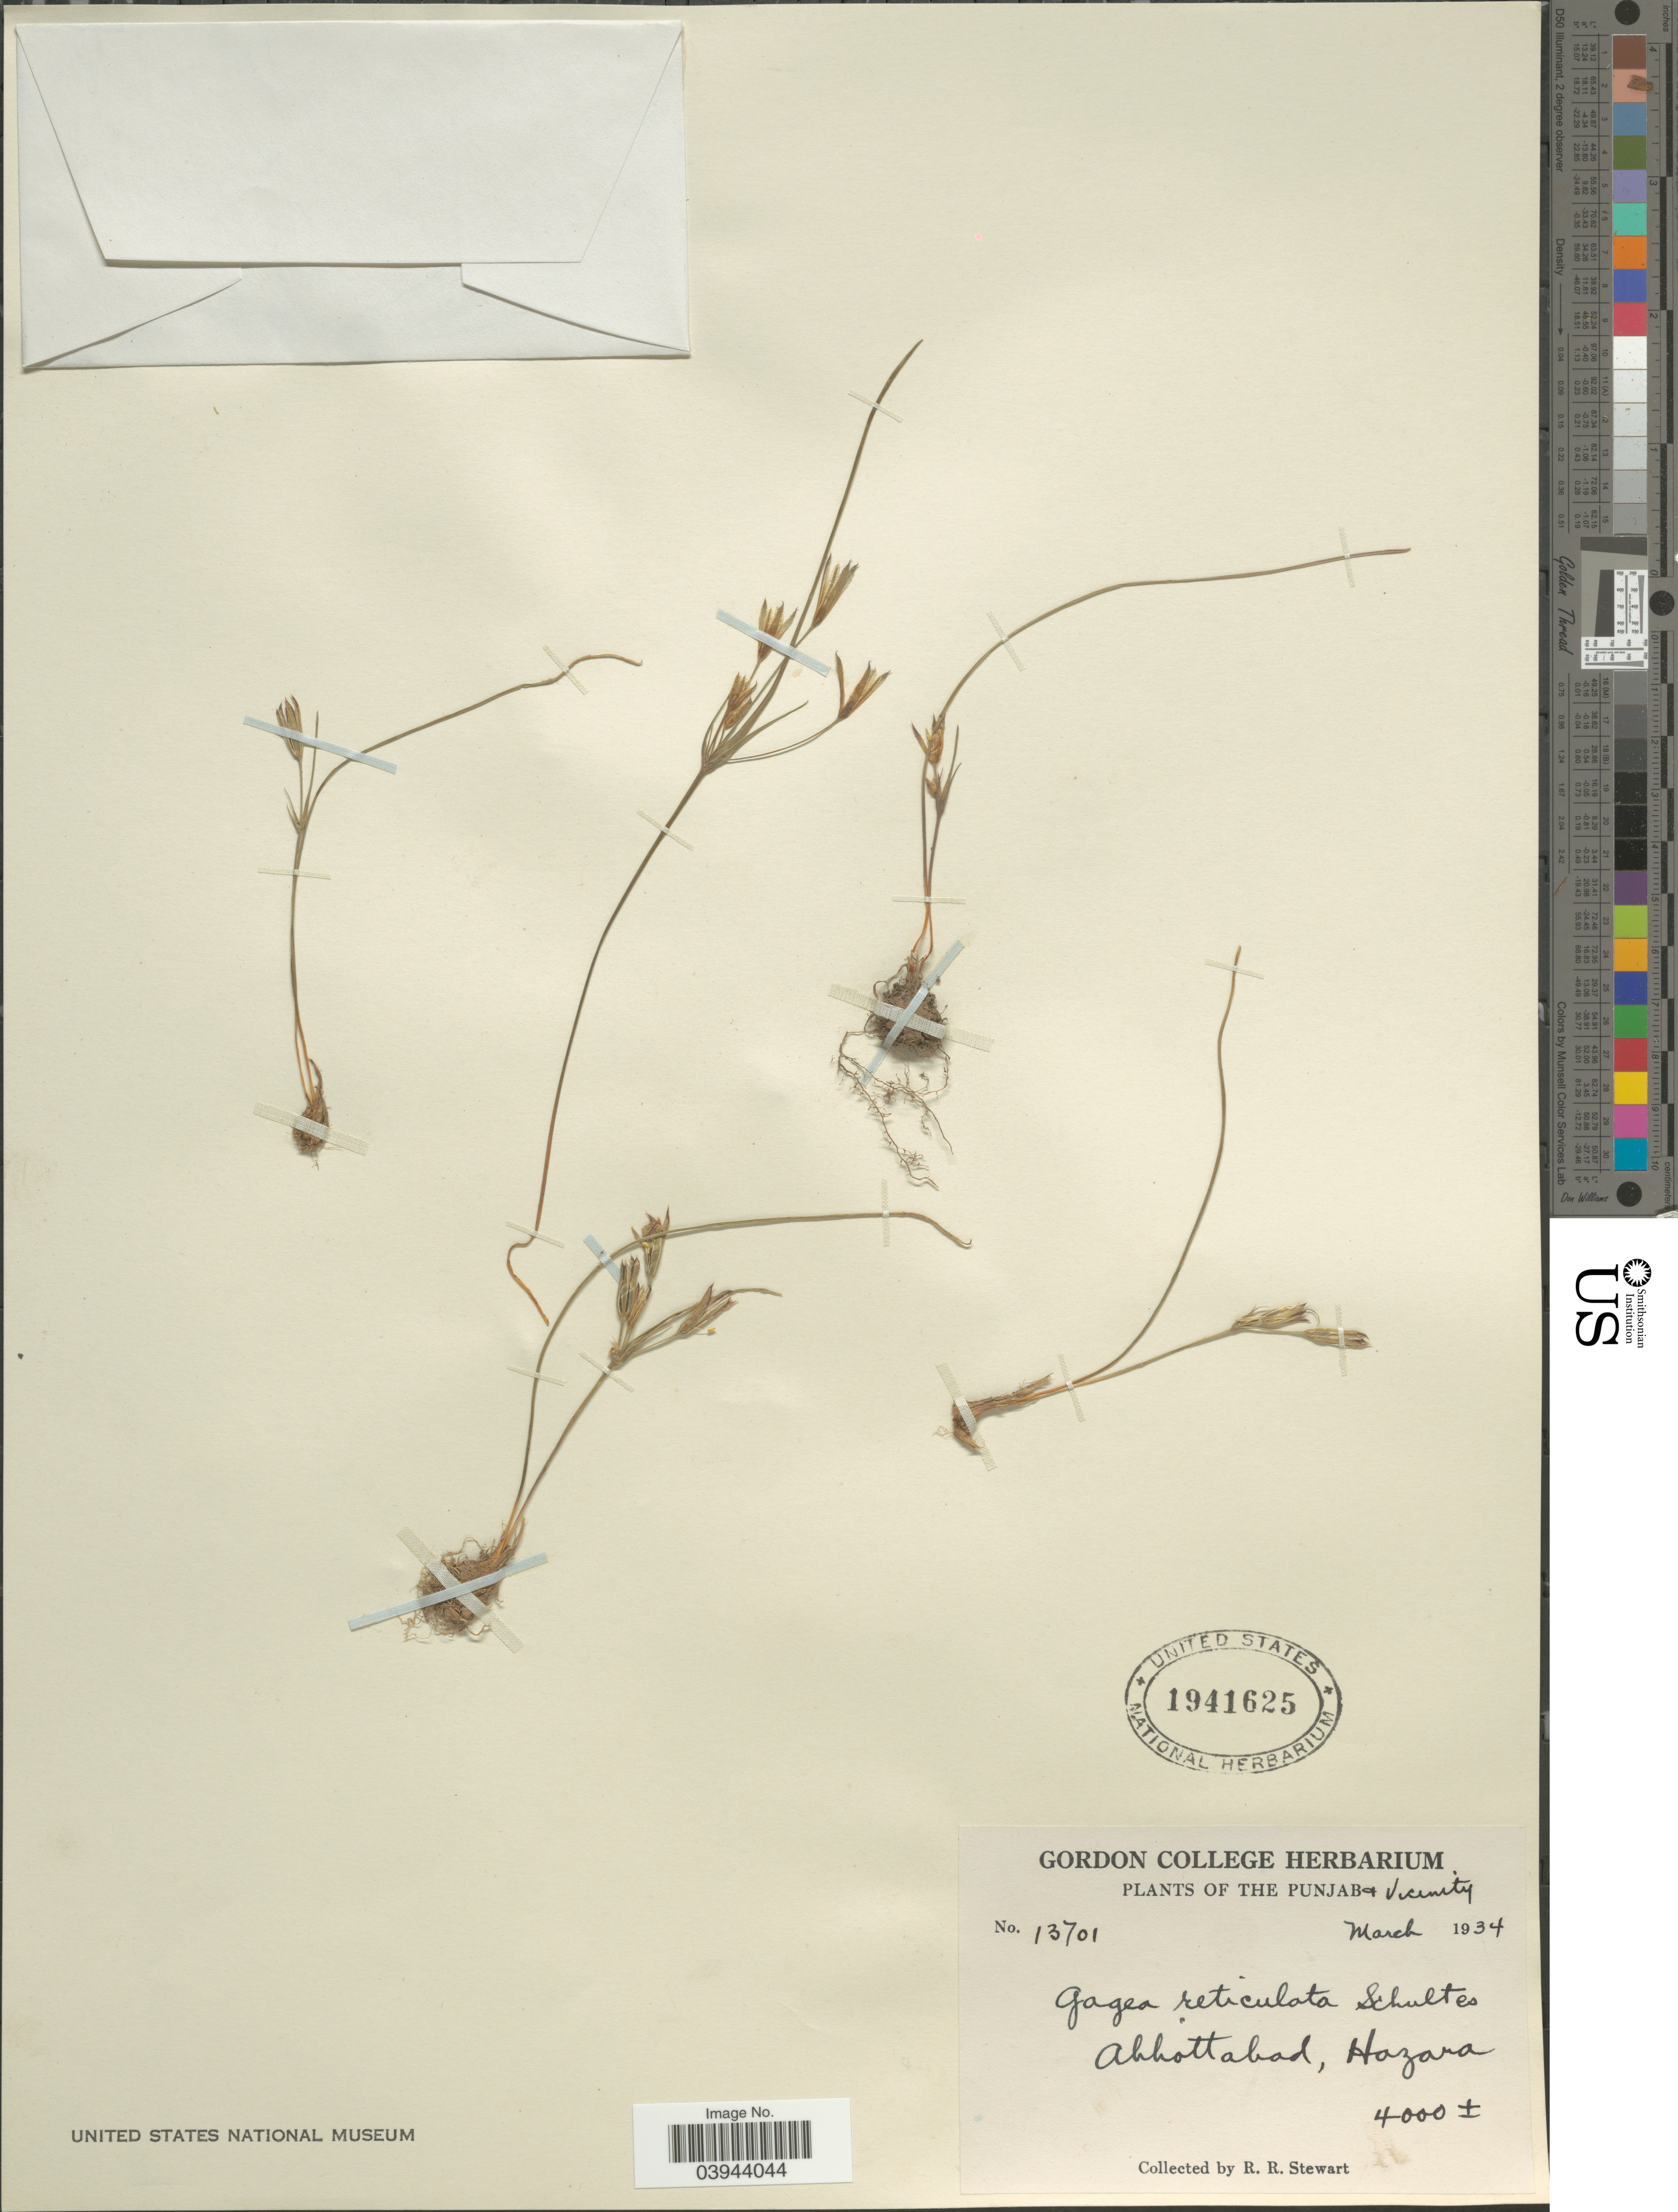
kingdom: Plantae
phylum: Tracheophyta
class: Liliopsida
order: Liliales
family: Liliaceae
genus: Gagea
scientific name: Gagea reticulata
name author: (Pall.) Schult. & Schult. f.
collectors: R. Stewart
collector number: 13701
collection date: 1934-03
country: Pakistan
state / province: Khyber Pakhtunkhwa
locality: The Punjab & Vicinity. Abbottabad, Hazara.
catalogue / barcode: US 1941625